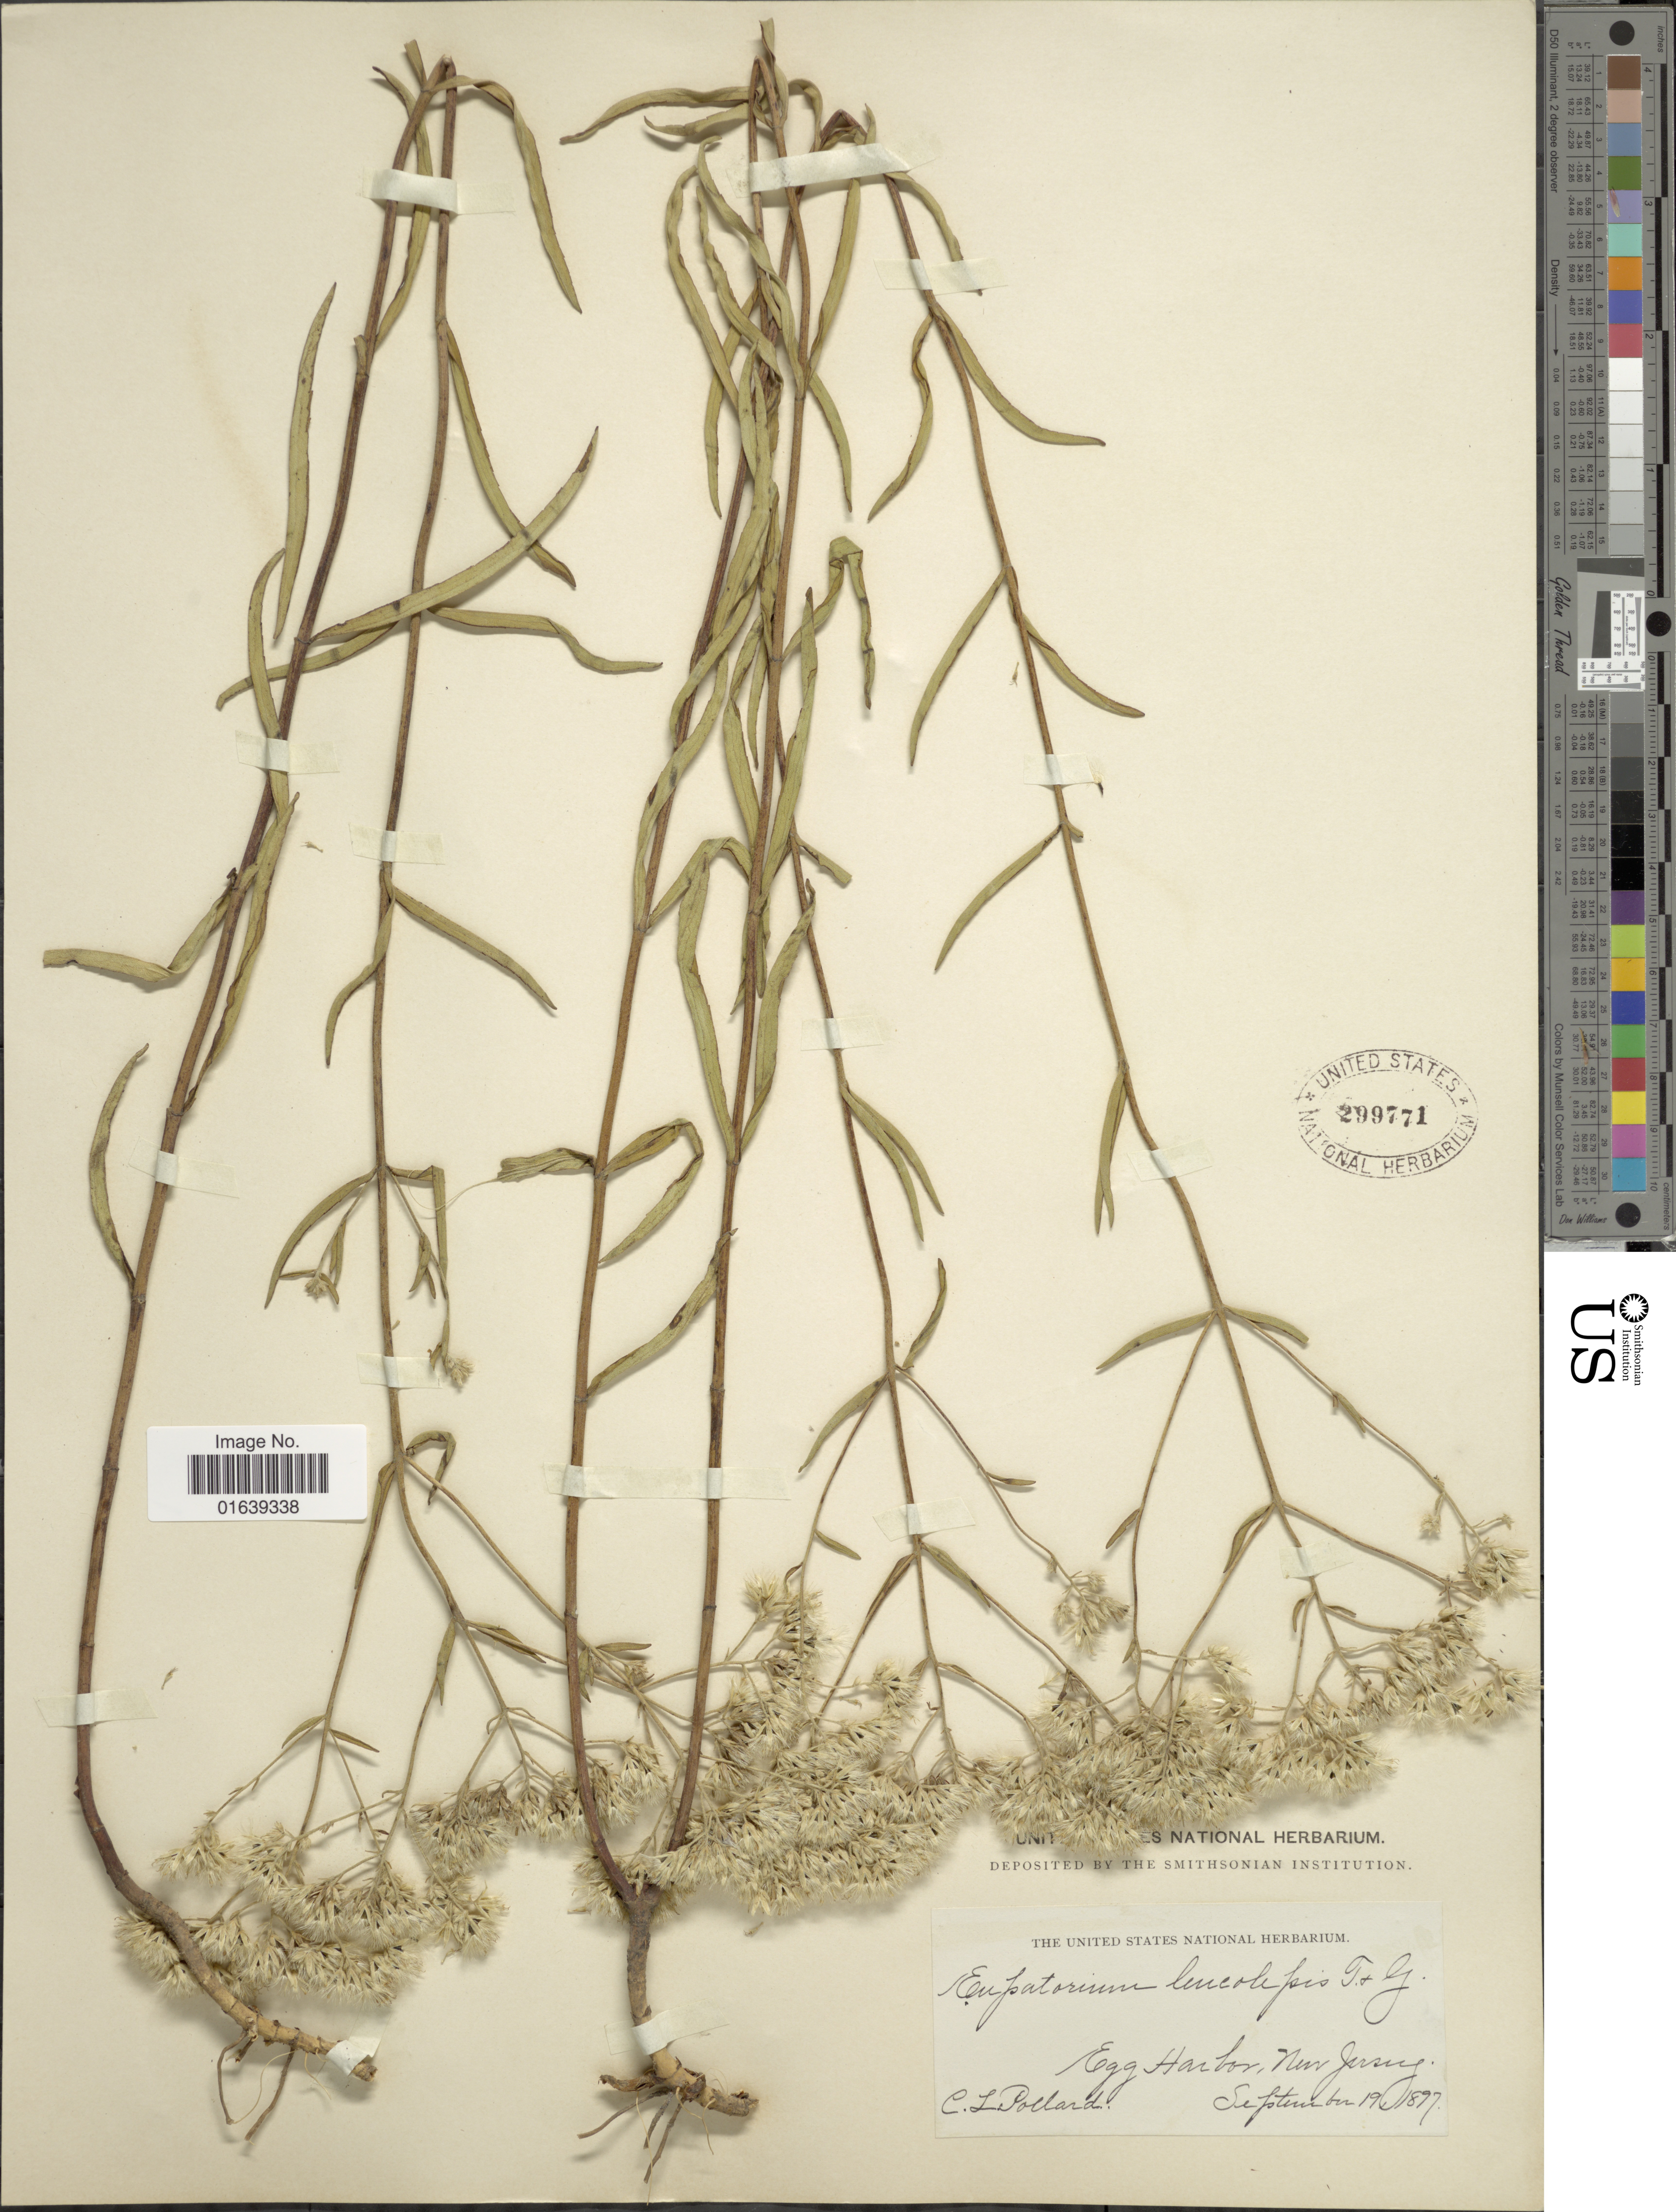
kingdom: Plantae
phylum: Tracheophyta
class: Magnoliopsida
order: Asterales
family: Asteraceae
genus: Eupatorium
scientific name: Eupatorium leucolepis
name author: (DC.) Torr. & A. Gray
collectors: C. L. Pollard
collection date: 1897-09-19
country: United States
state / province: New Jersey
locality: Egg Harbor, New Jersey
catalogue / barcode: US 299771